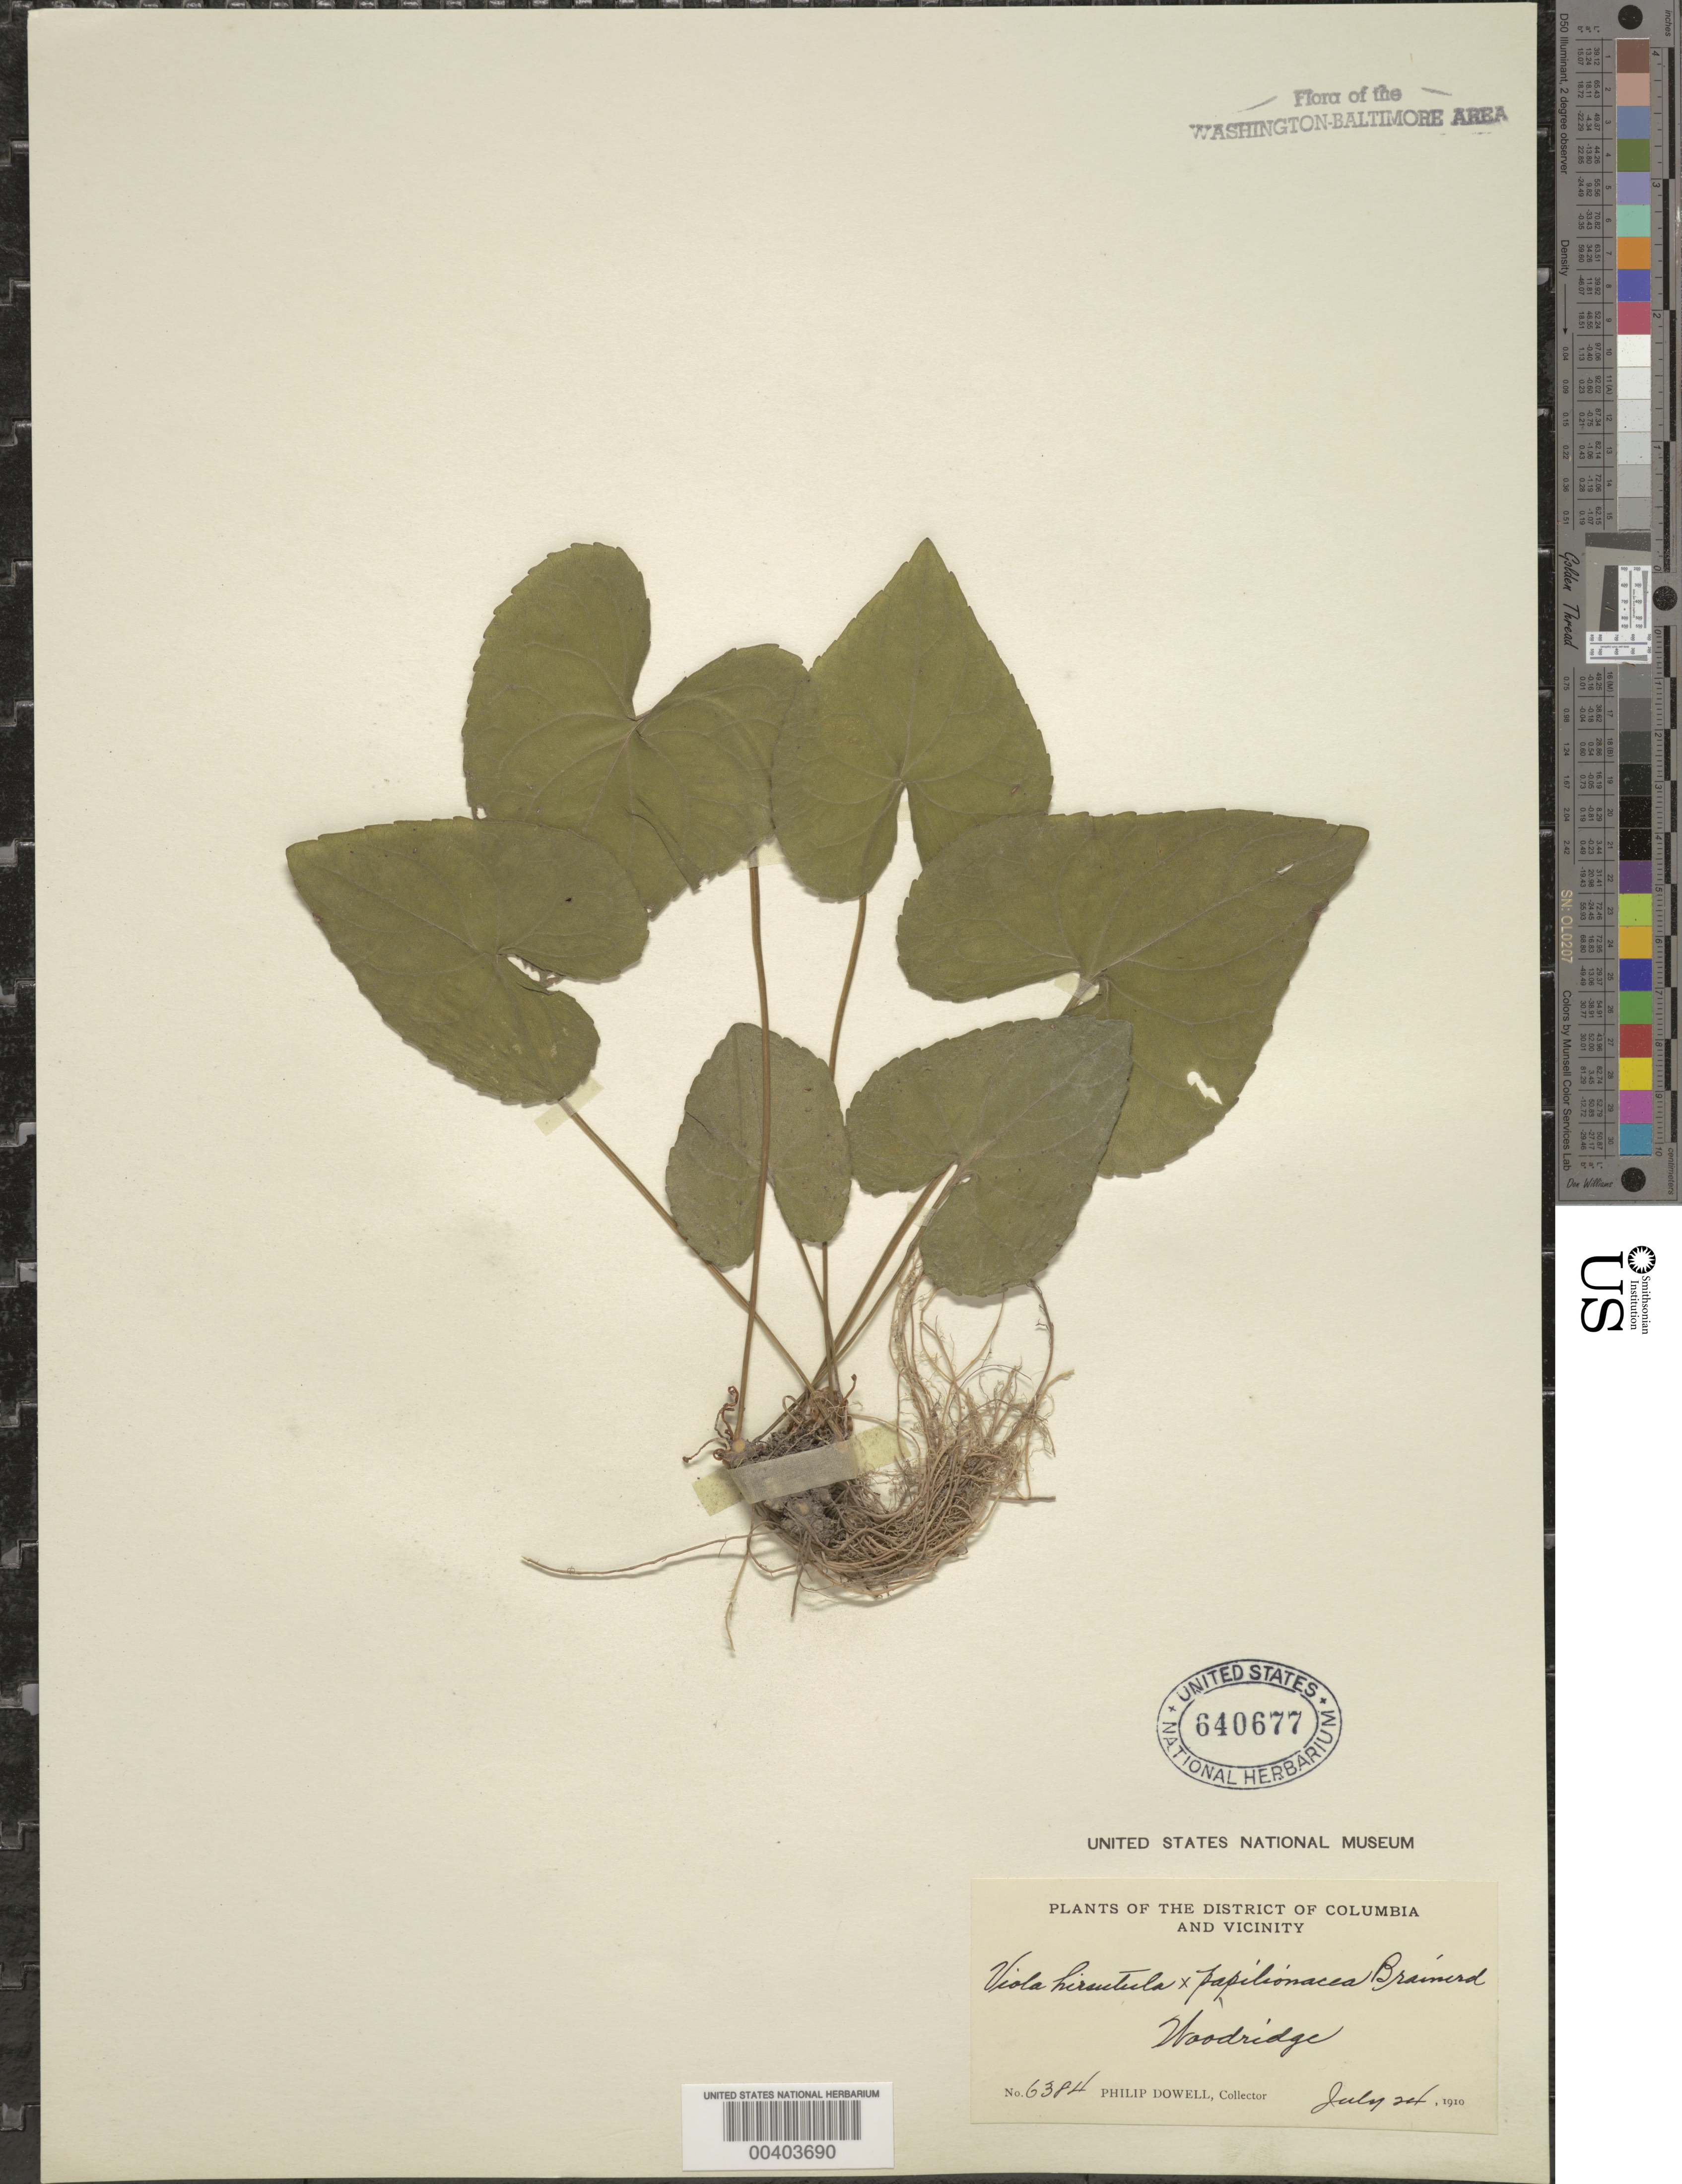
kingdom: Plantae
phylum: Tracheophyta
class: Magnoliopsida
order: Malpighiales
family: Violaceae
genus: Viola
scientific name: Viola hirsutula x V. papilionacea Pursh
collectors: P. Dowell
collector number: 6384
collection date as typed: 24 Jul 1910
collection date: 1910-07-24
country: United States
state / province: District of Columbia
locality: Woodridge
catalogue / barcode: US 640677